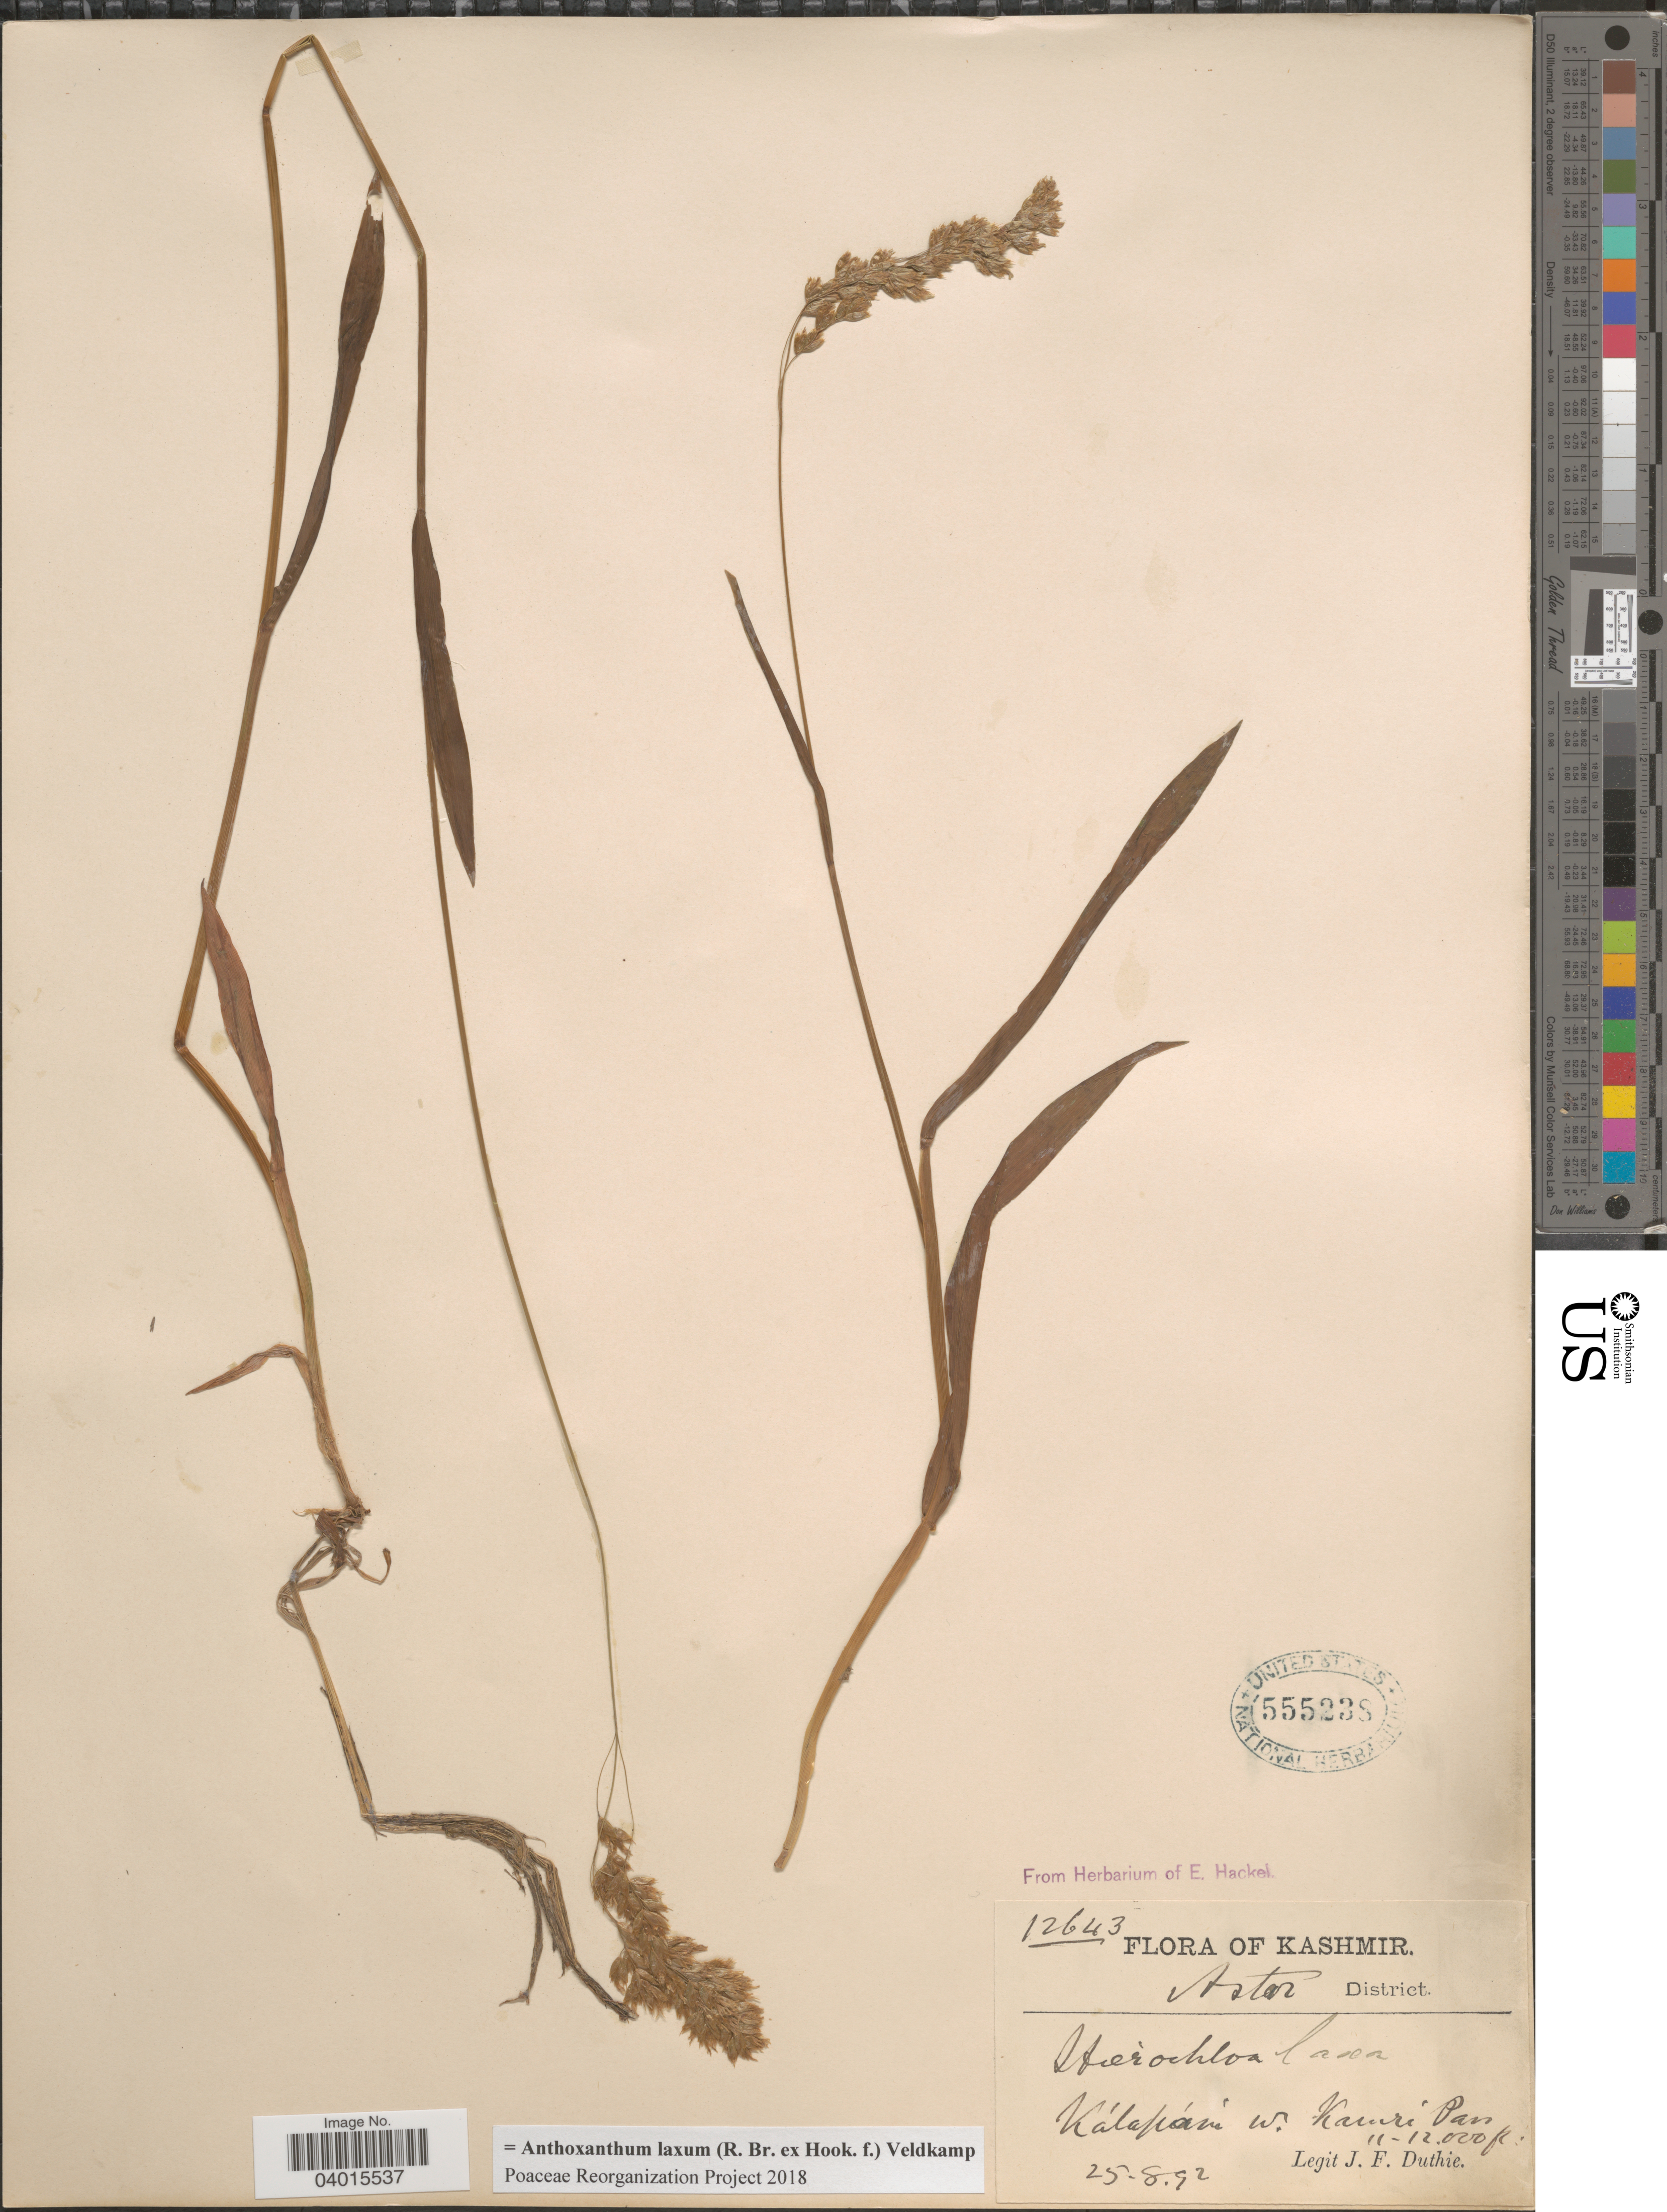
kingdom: Plantae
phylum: Tracheophyta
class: Liliopsida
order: Poales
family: Poaceae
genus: Anthoxanthum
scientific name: Anthoxanthum laxum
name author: (R. Br. ex Hook. f.) Veldkamp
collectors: J. F. Duthie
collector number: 12643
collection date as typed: Transcribed d/m/y: 25/8/92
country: Pakistan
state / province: Gilgit-Baltistan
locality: Kashmir. Astor District. Kálápáni w. Kamri Pass.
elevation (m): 3353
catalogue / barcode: US 555238